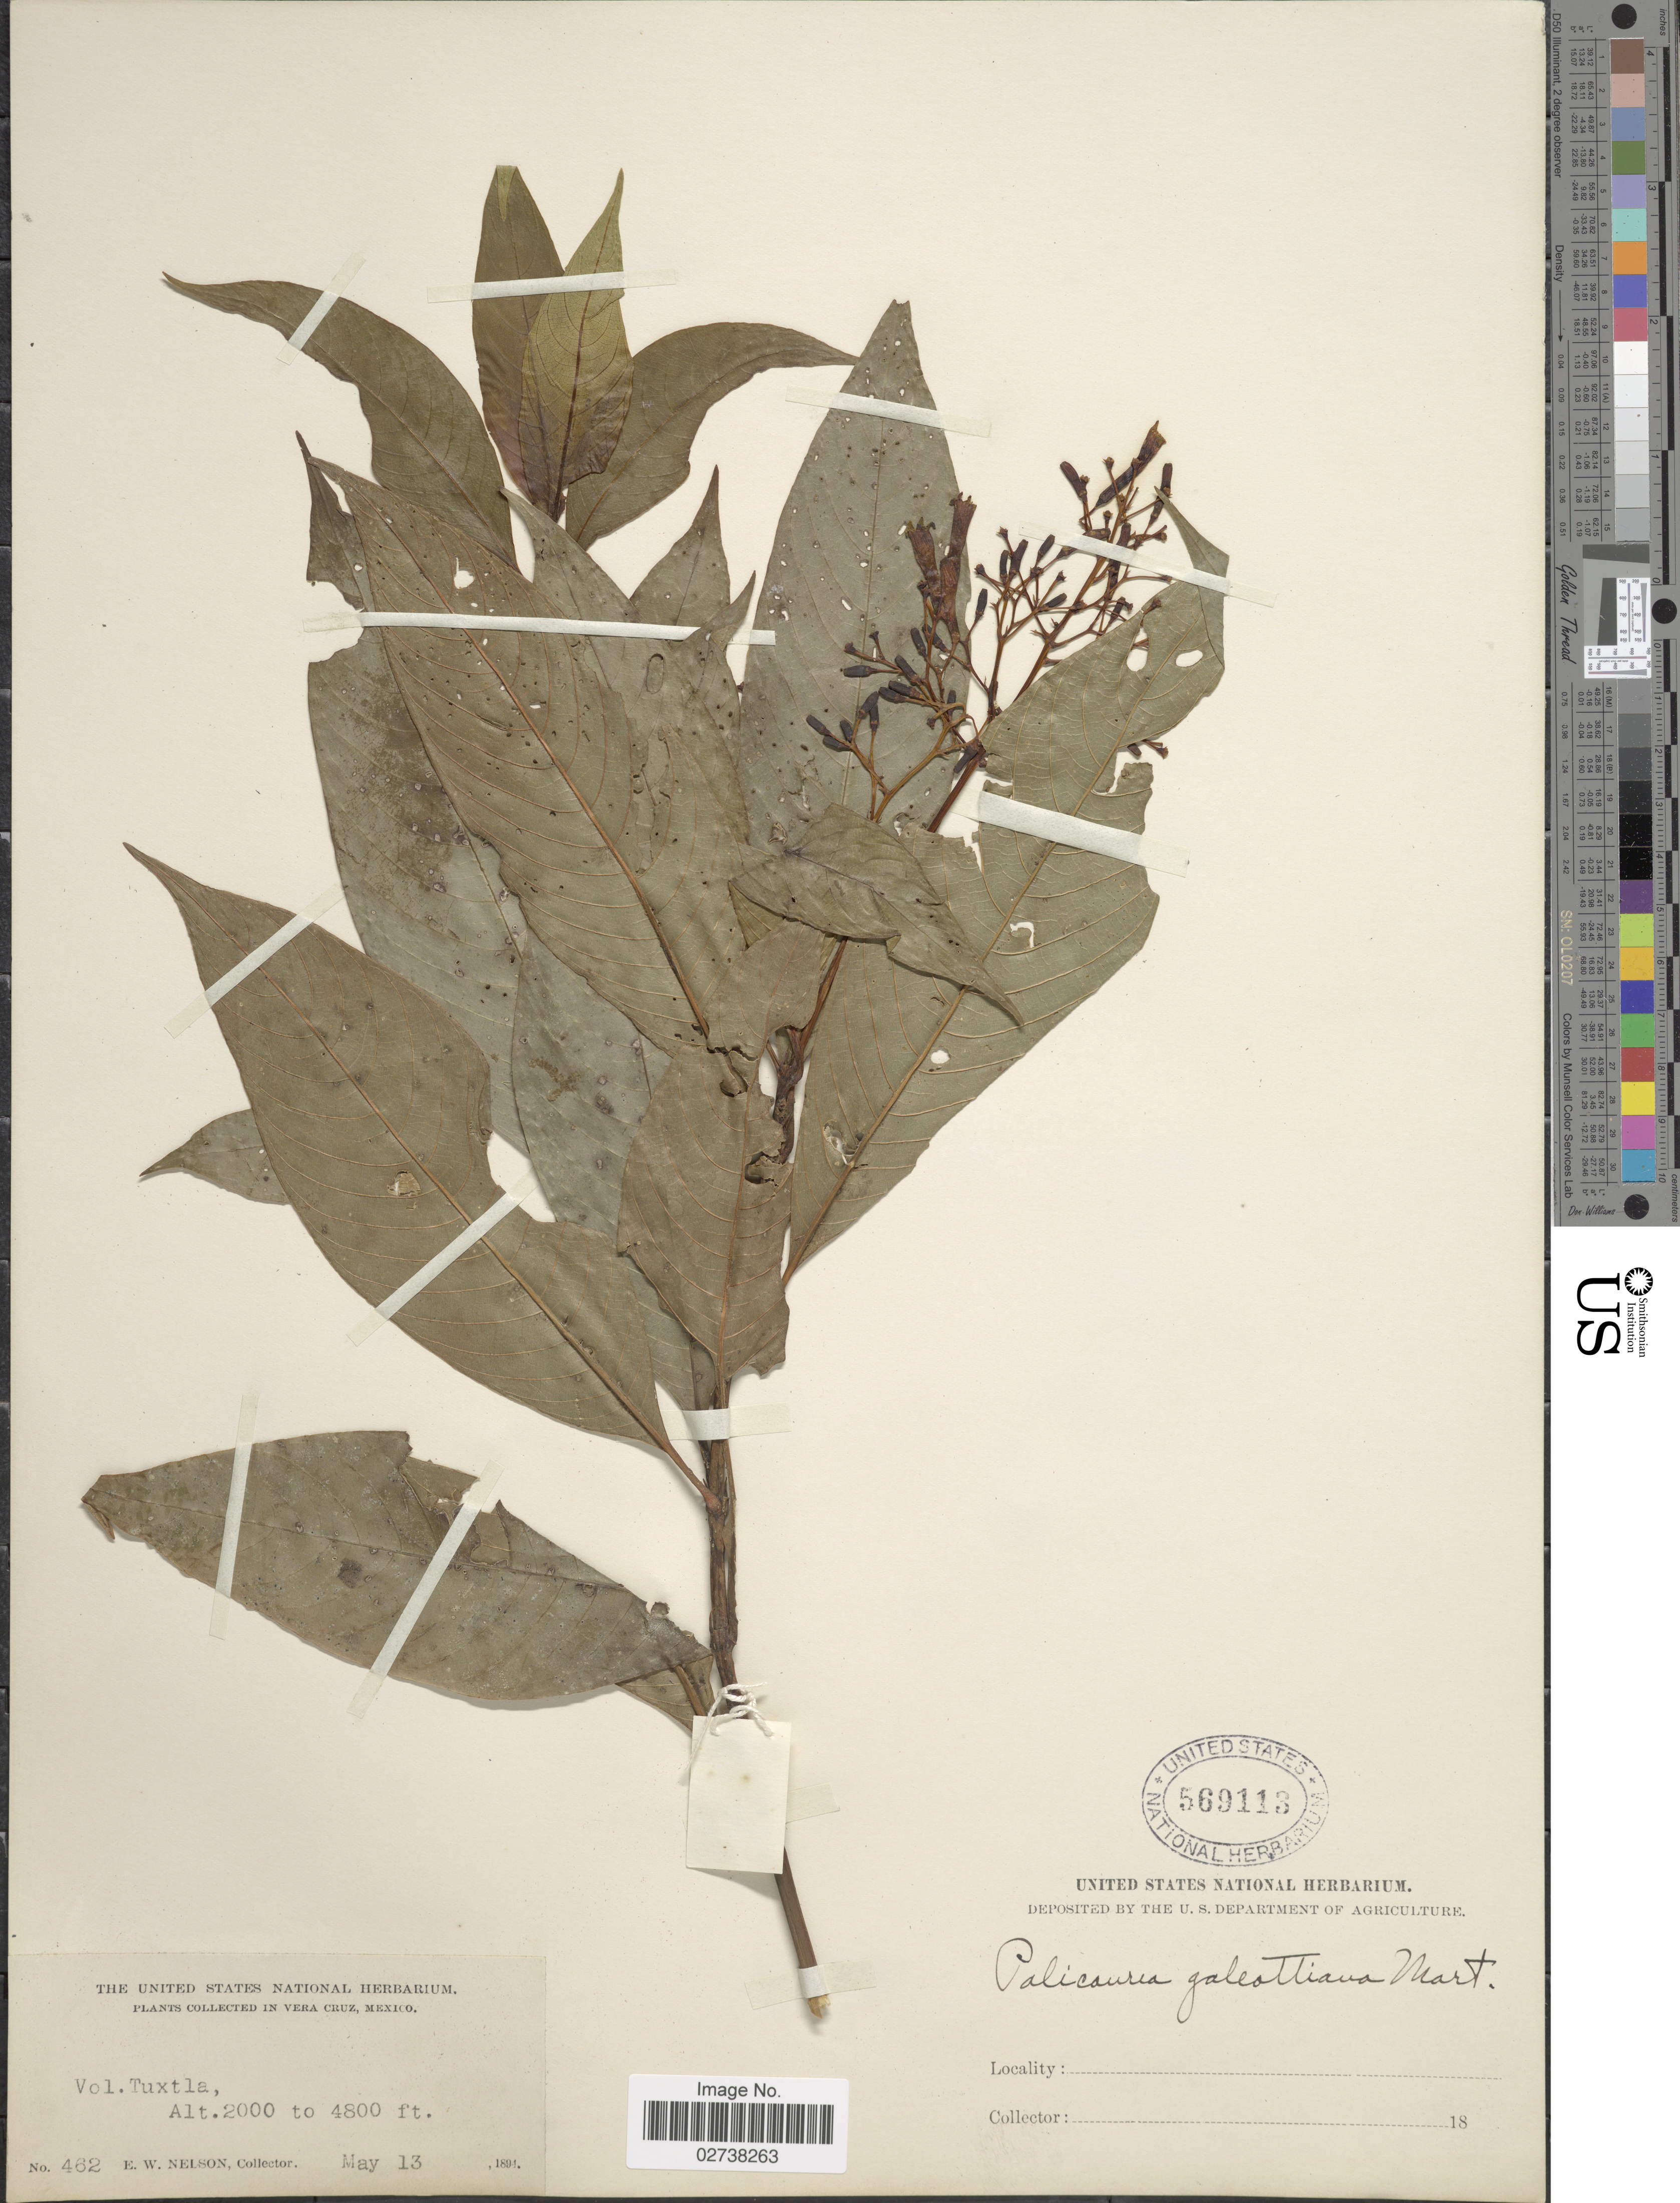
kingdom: Plantae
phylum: Tracheophyta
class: Magnoliopsida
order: Gentianales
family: Rubiaceae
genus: Palicourea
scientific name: Palicourea galeottiana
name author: M. Martens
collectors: E. W. Nelson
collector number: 462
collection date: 1894-05-13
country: Mexico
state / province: Veracruz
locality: Vera Cruz, Vol. Tuxtla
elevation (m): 610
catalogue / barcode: US 569113